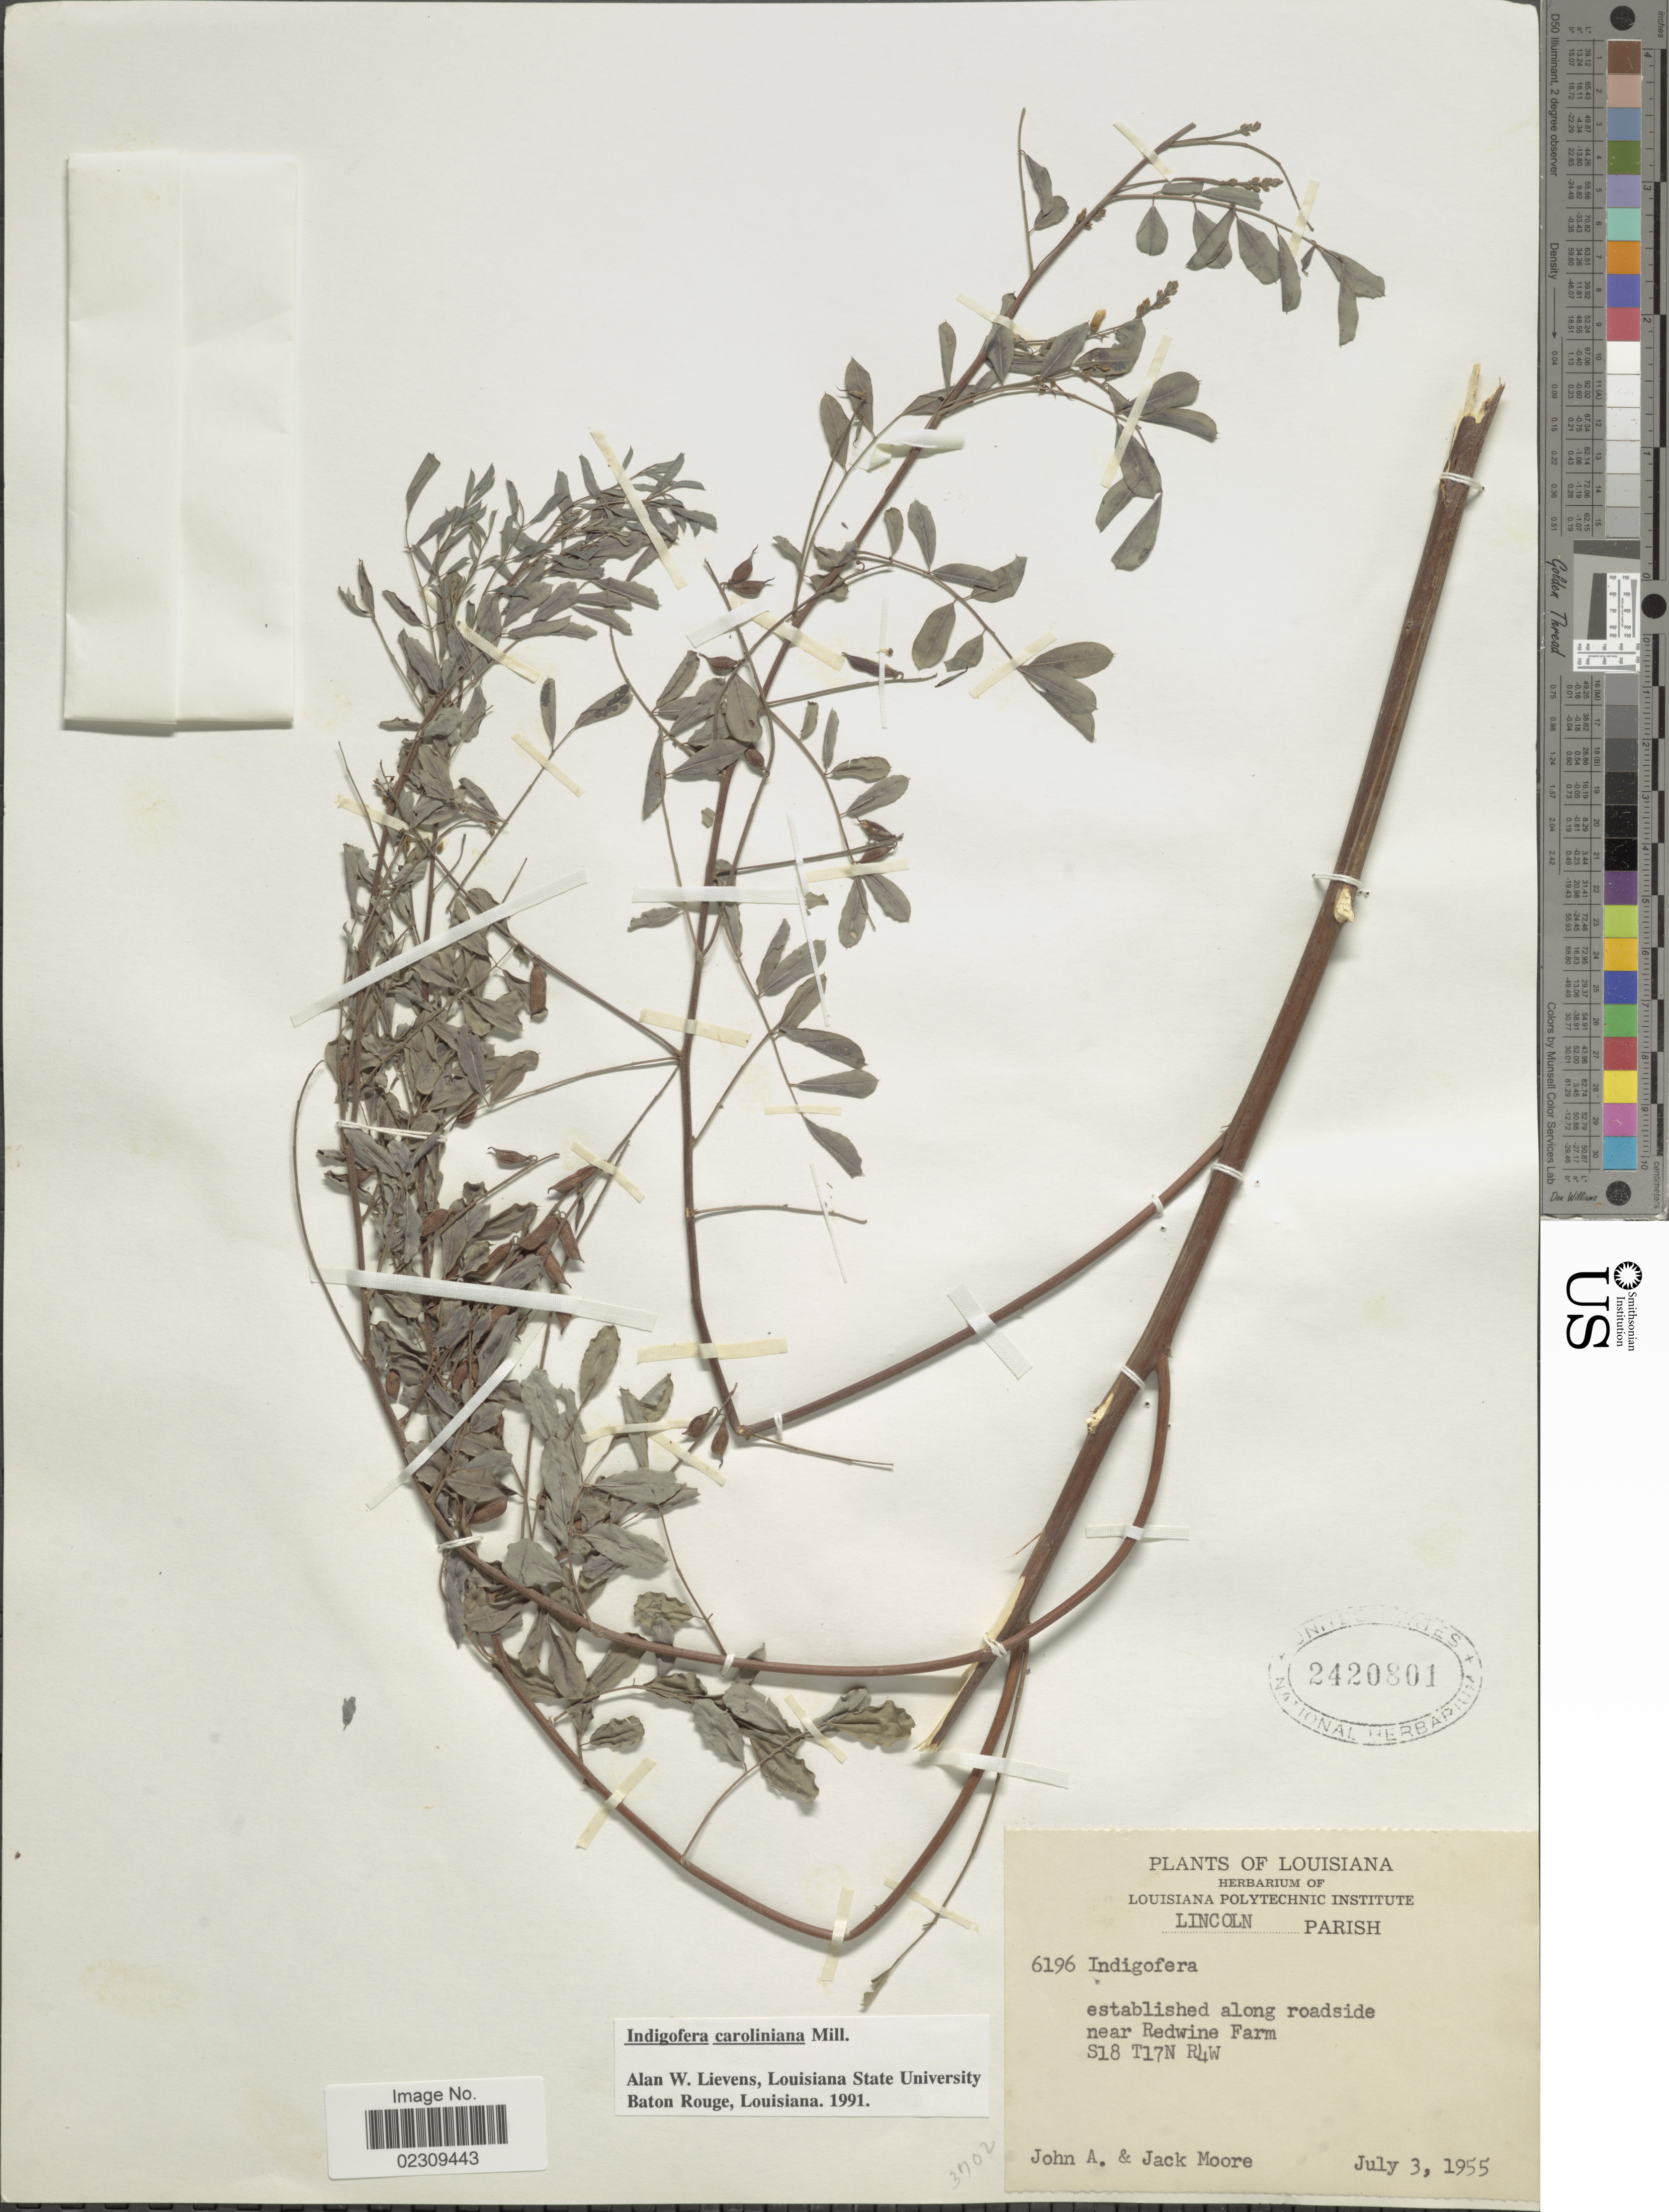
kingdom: Plantae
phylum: Tracheophyta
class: Magnoliopsida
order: Fabales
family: Fabaceae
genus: Indigofera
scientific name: Indigofera caroliniana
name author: Mill.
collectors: J. A. Moore & J. Moore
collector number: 6196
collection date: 1955-07-03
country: United States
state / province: Louisiana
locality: Lincoln Parish, near Redwine Farm, S18, T17N, R4W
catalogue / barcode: US 2420801